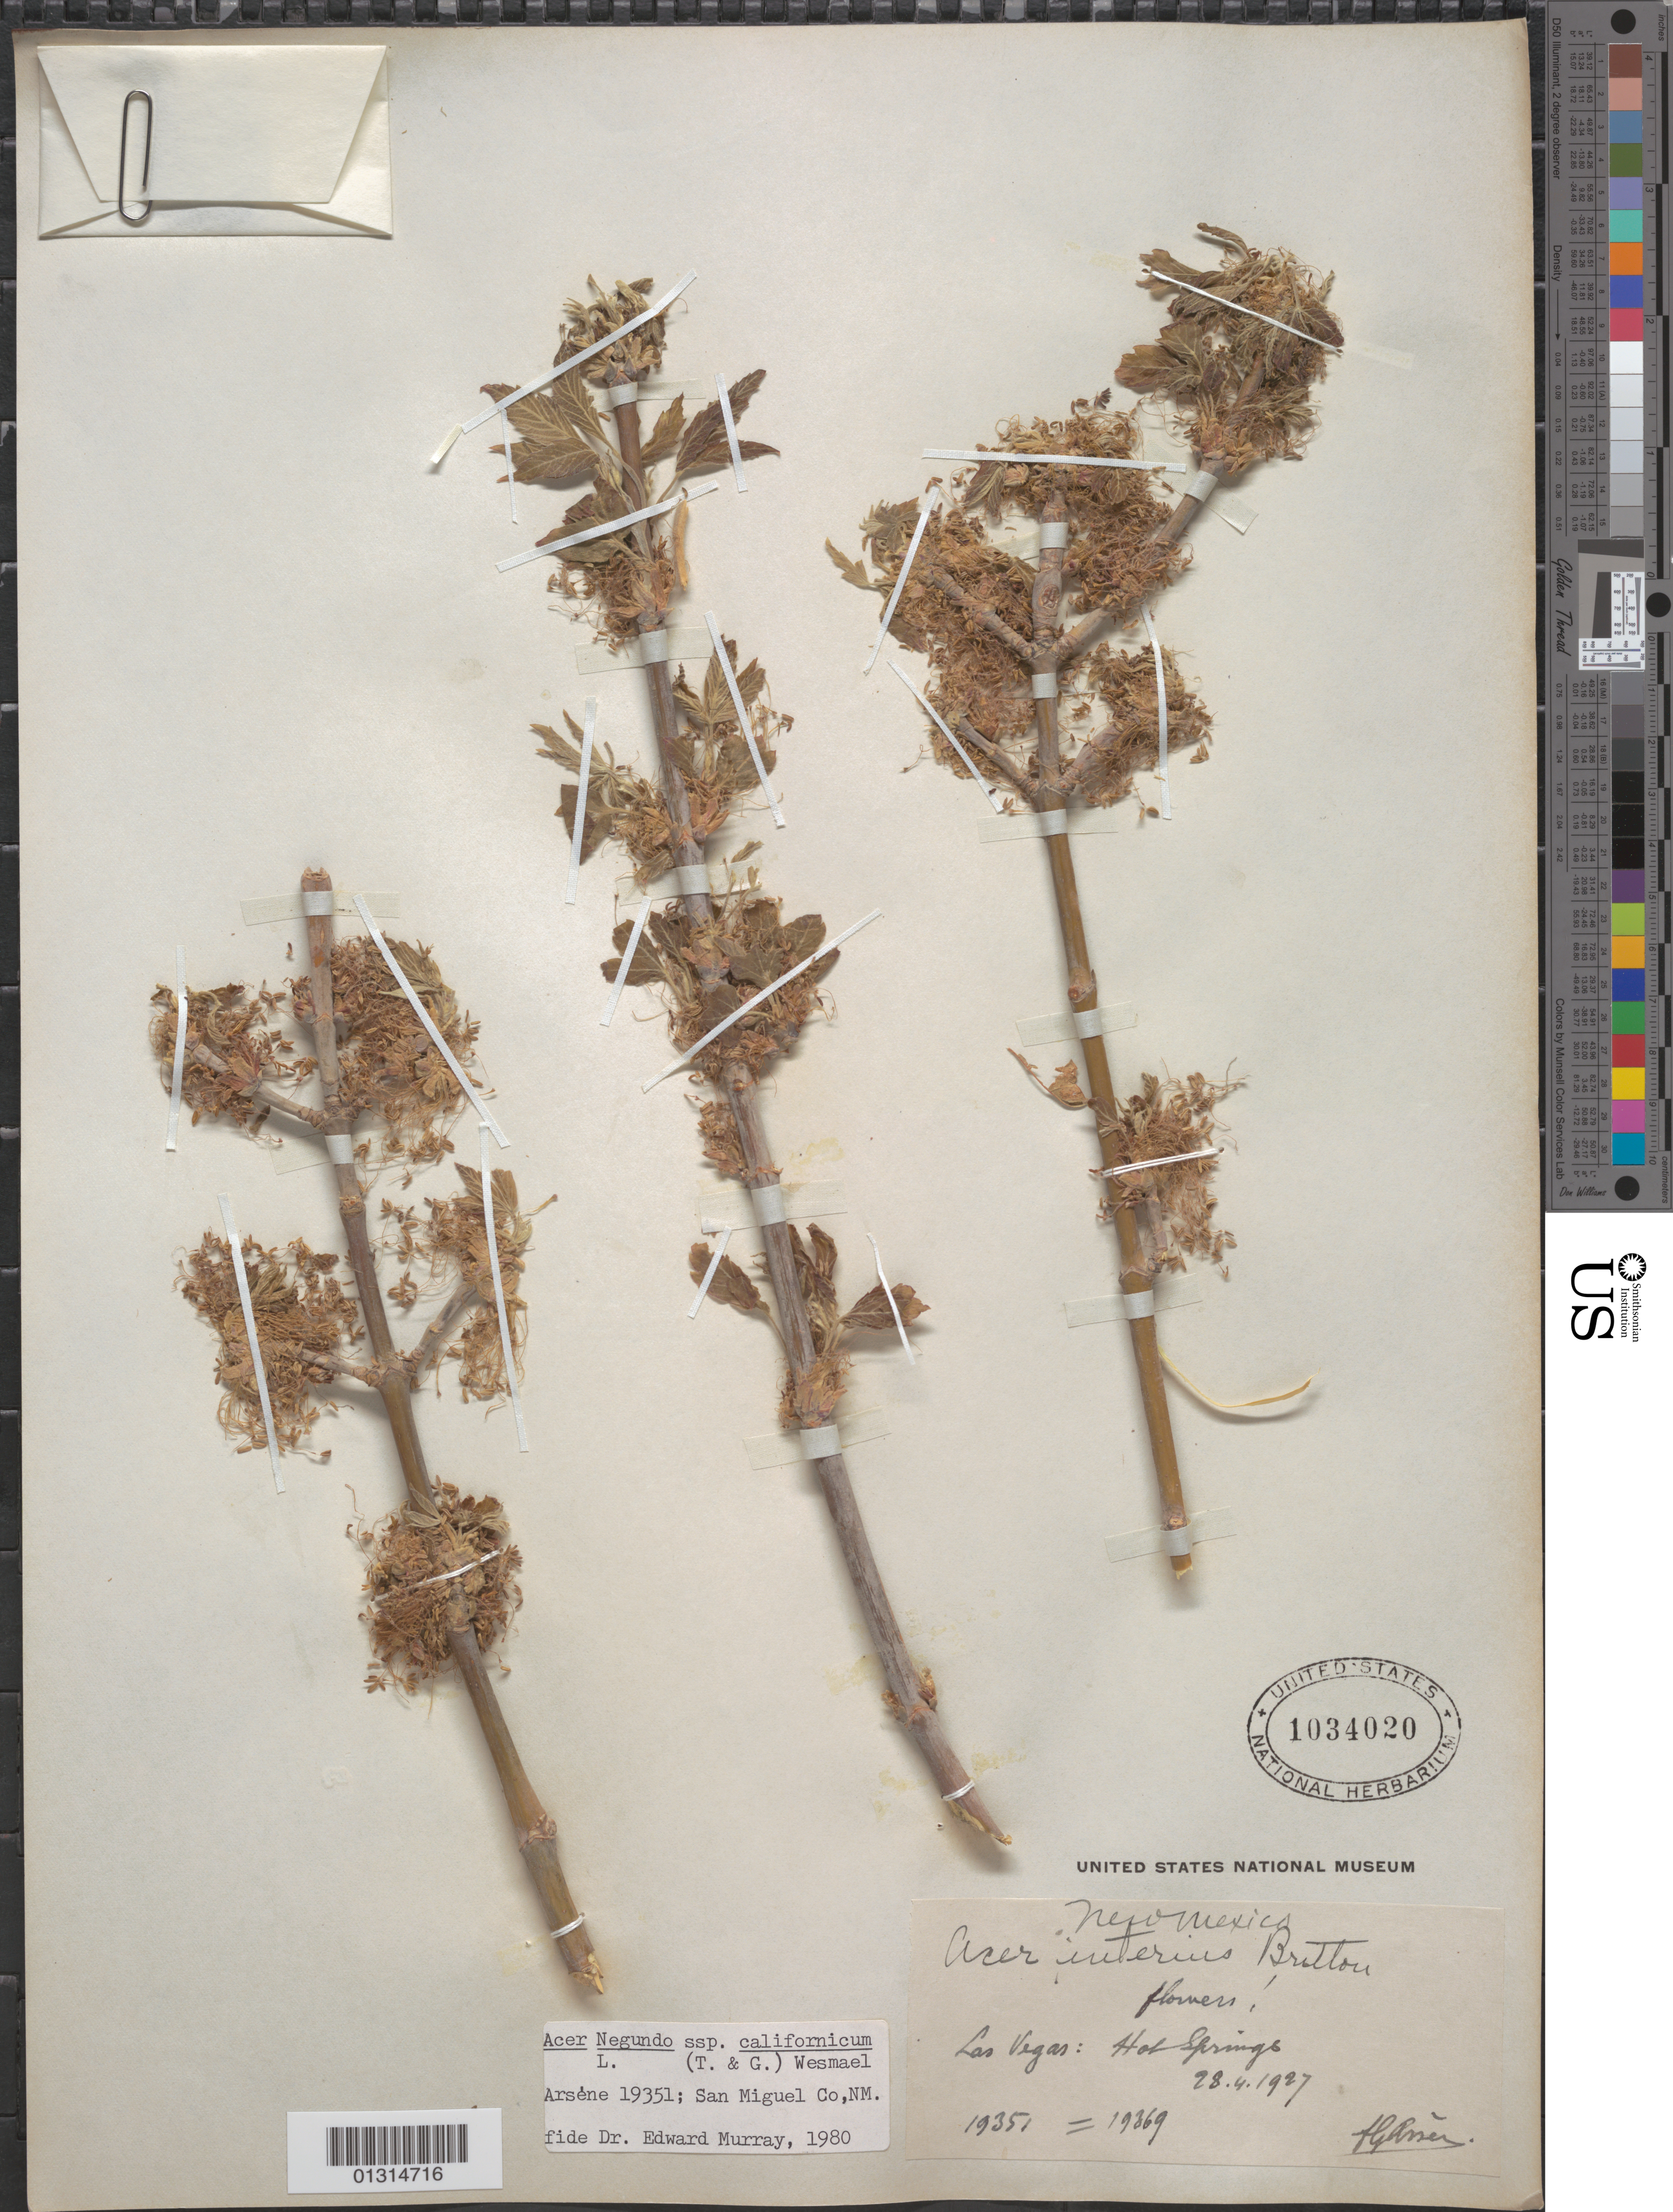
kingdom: Plantae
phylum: Tracheophyta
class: Magnoliopsida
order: Sapindales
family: Sapindaceae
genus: Acer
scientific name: Acer negundo subsp. californicum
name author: (Torr. & A. Gray) Wesm.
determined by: Murray, Edward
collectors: Bro. G. Arsène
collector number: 19351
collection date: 1927-04-28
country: United States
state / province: New Mexico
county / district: San Miguel County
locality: Las Vegas: Hot Springs.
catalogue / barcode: US 1034020